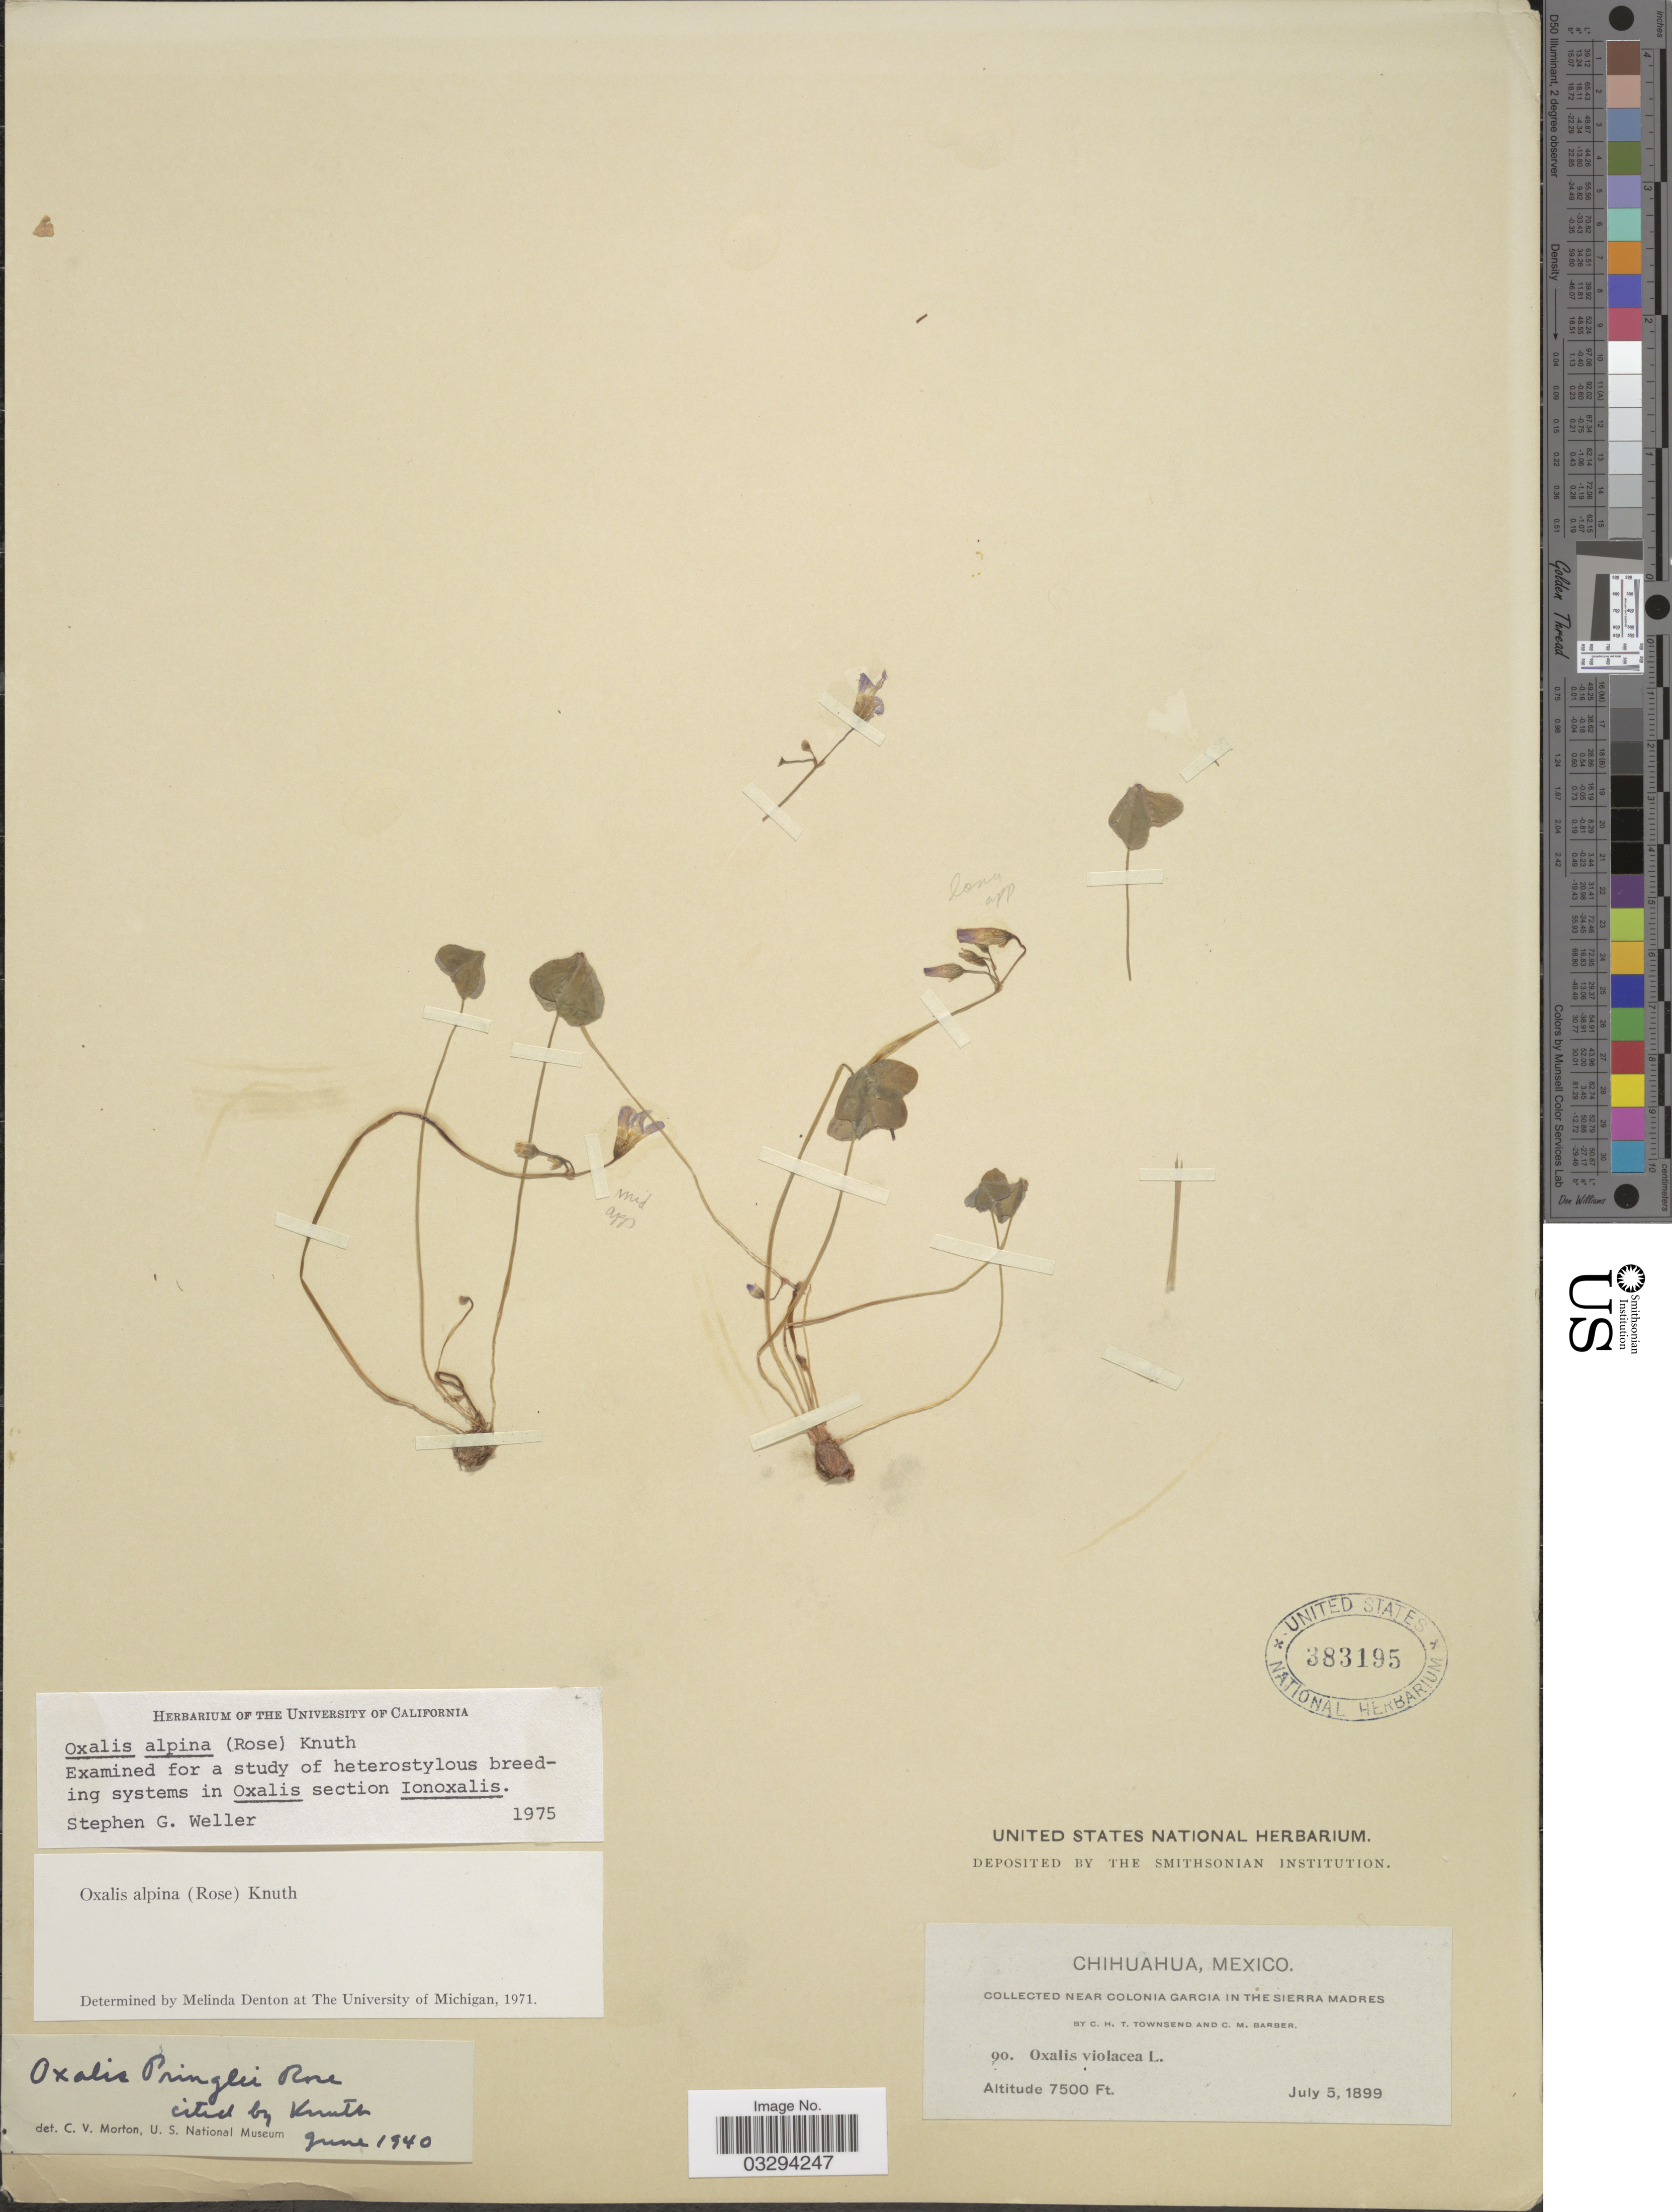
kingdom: Plantae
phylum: Tracheophyta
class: Magnoliopsida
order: Oxalidales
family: Oxalidaceae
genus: Oxalis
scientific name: Oxalis alpina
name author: (Rose) R. Knuth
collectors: C. H. T. Townsend & C. Barber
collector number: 90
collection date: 1899-07-05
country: Mexico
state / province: Chihuahua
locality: Near Colonia Garcia in the Sierra Madres.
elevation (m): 2286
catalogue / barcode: US 383195